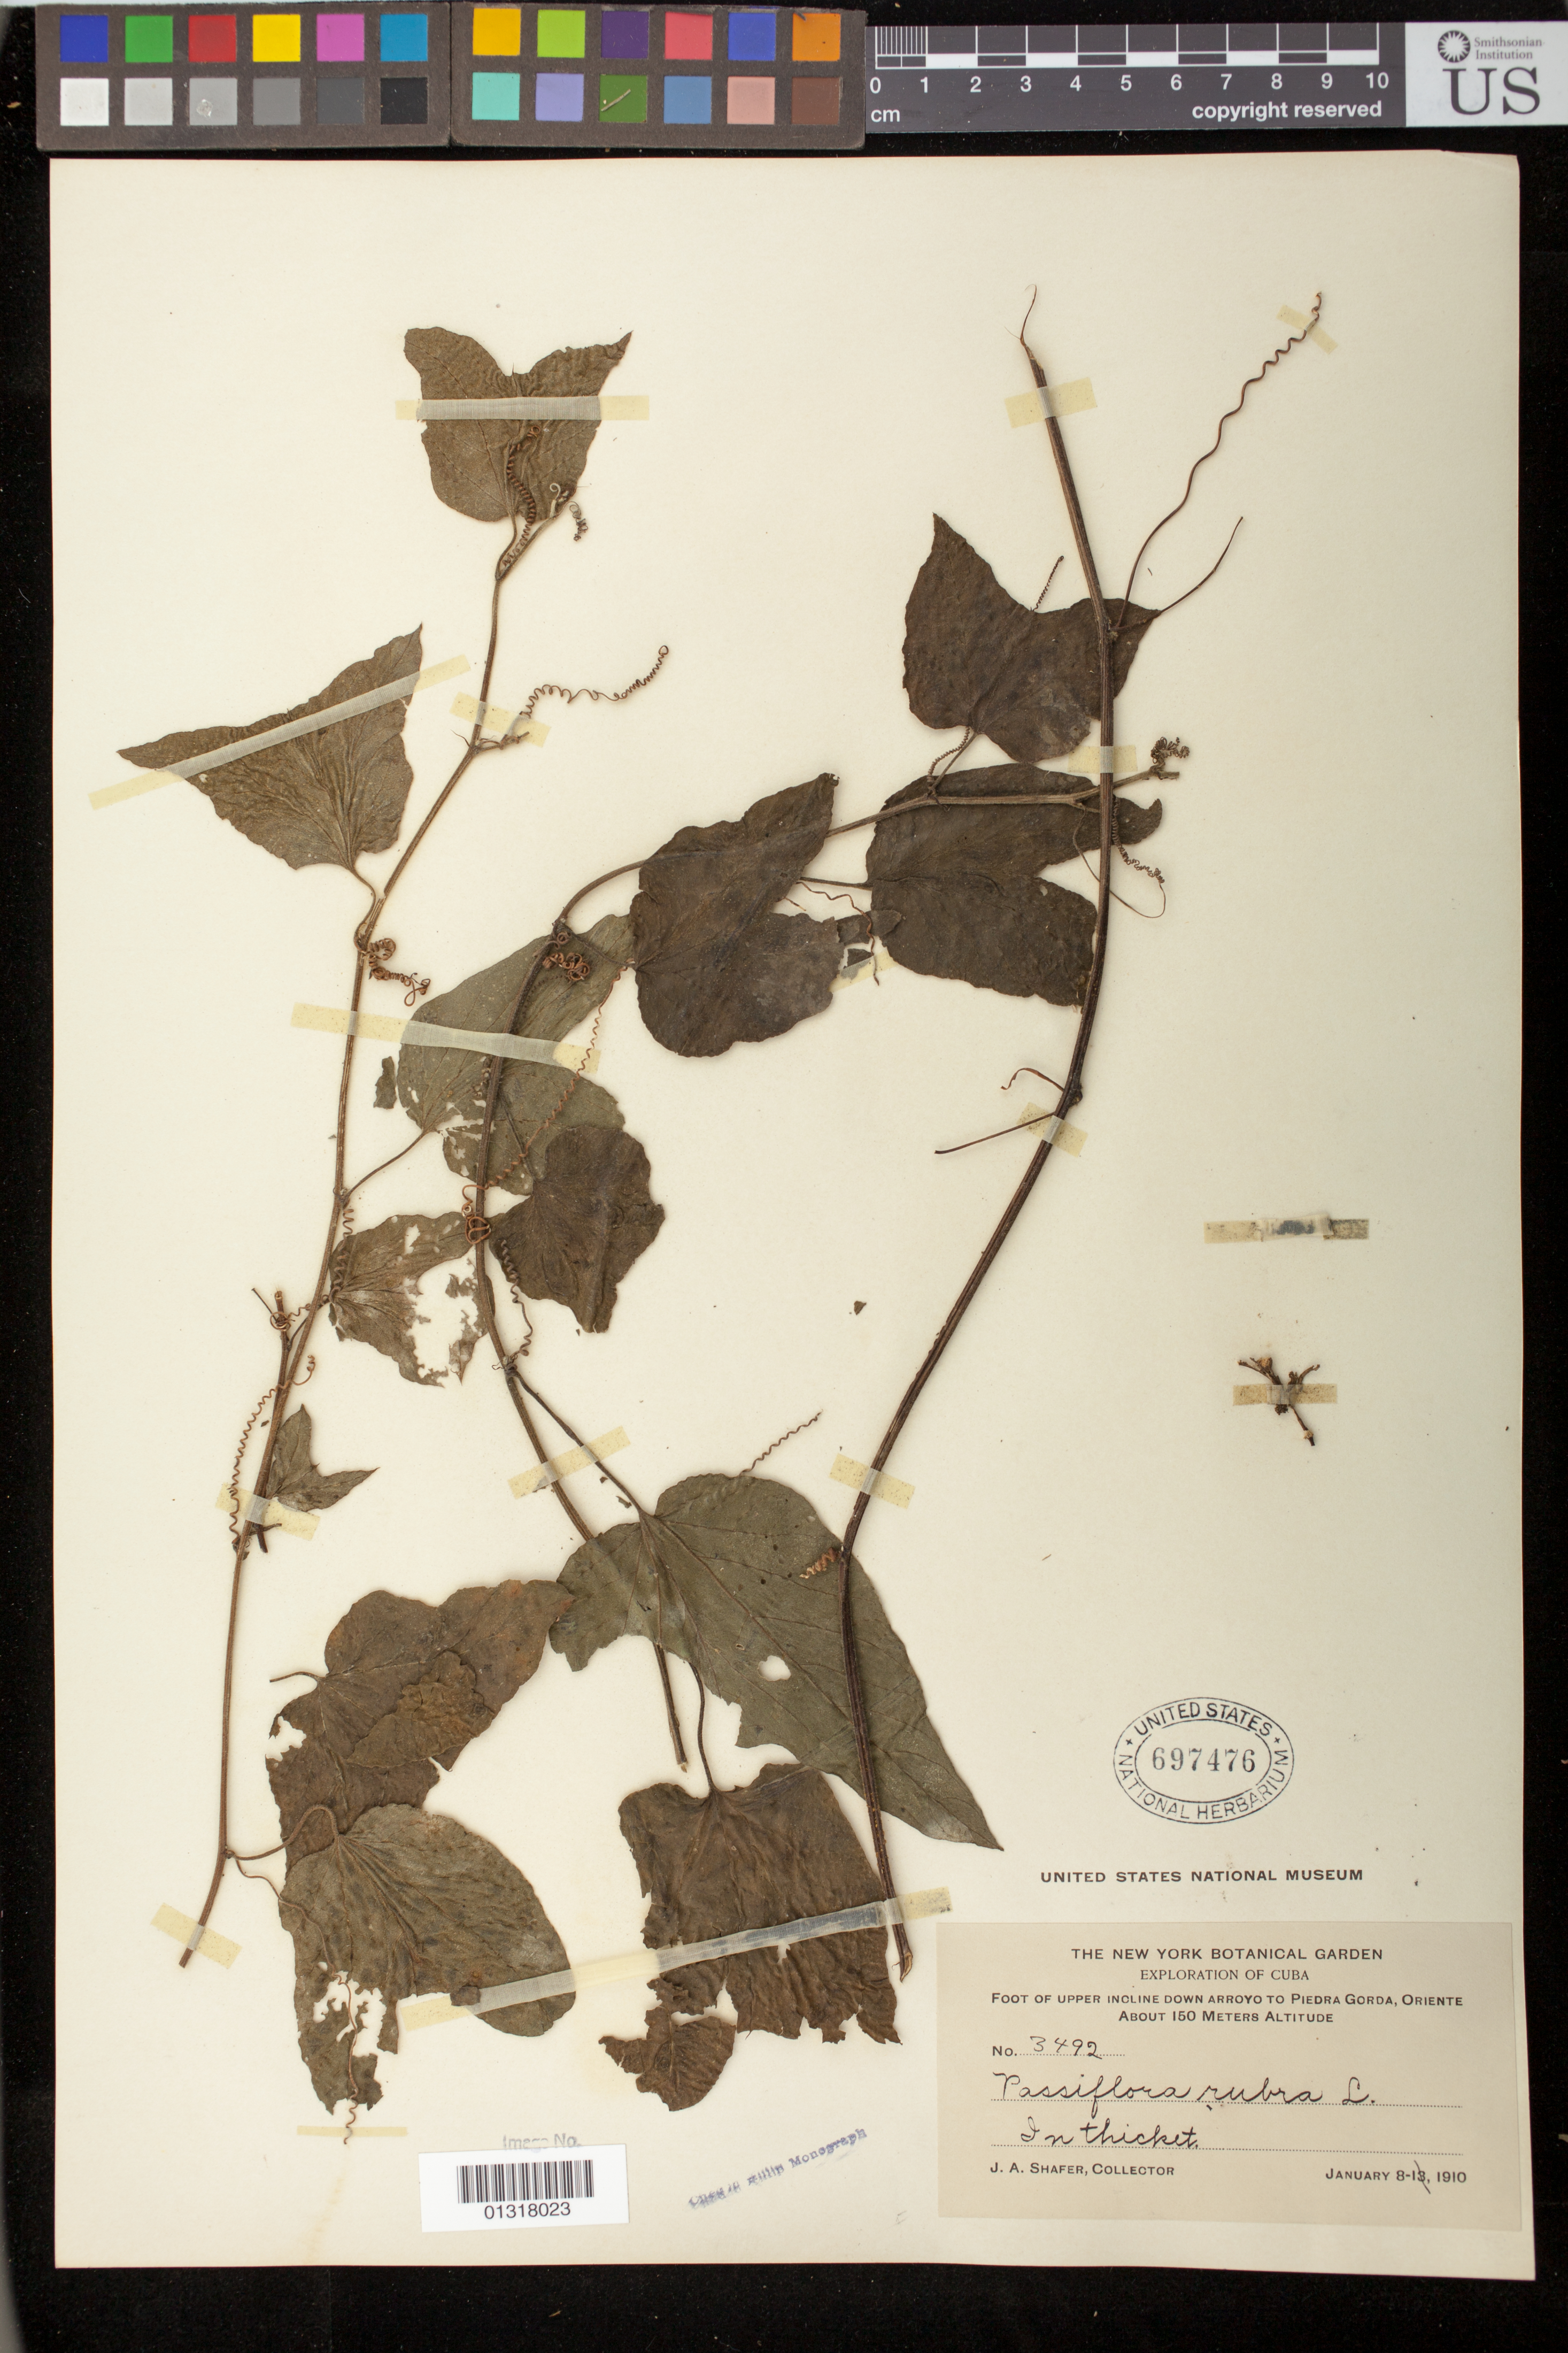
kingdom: Plantae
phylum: Tracheophyta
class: Magnoliopsida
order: Malpighiales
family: Passifloraceae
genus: Passiflora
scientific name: Passiflora rubra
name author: L.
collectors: J. A. Shafer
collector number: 3492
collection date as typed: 08 Jan 1910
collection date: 1910-01-08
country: Cuba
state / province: Oriente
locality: Foot of uper incline down Arroyo to Piedra Gorda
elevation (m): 150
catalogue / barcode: US 697476